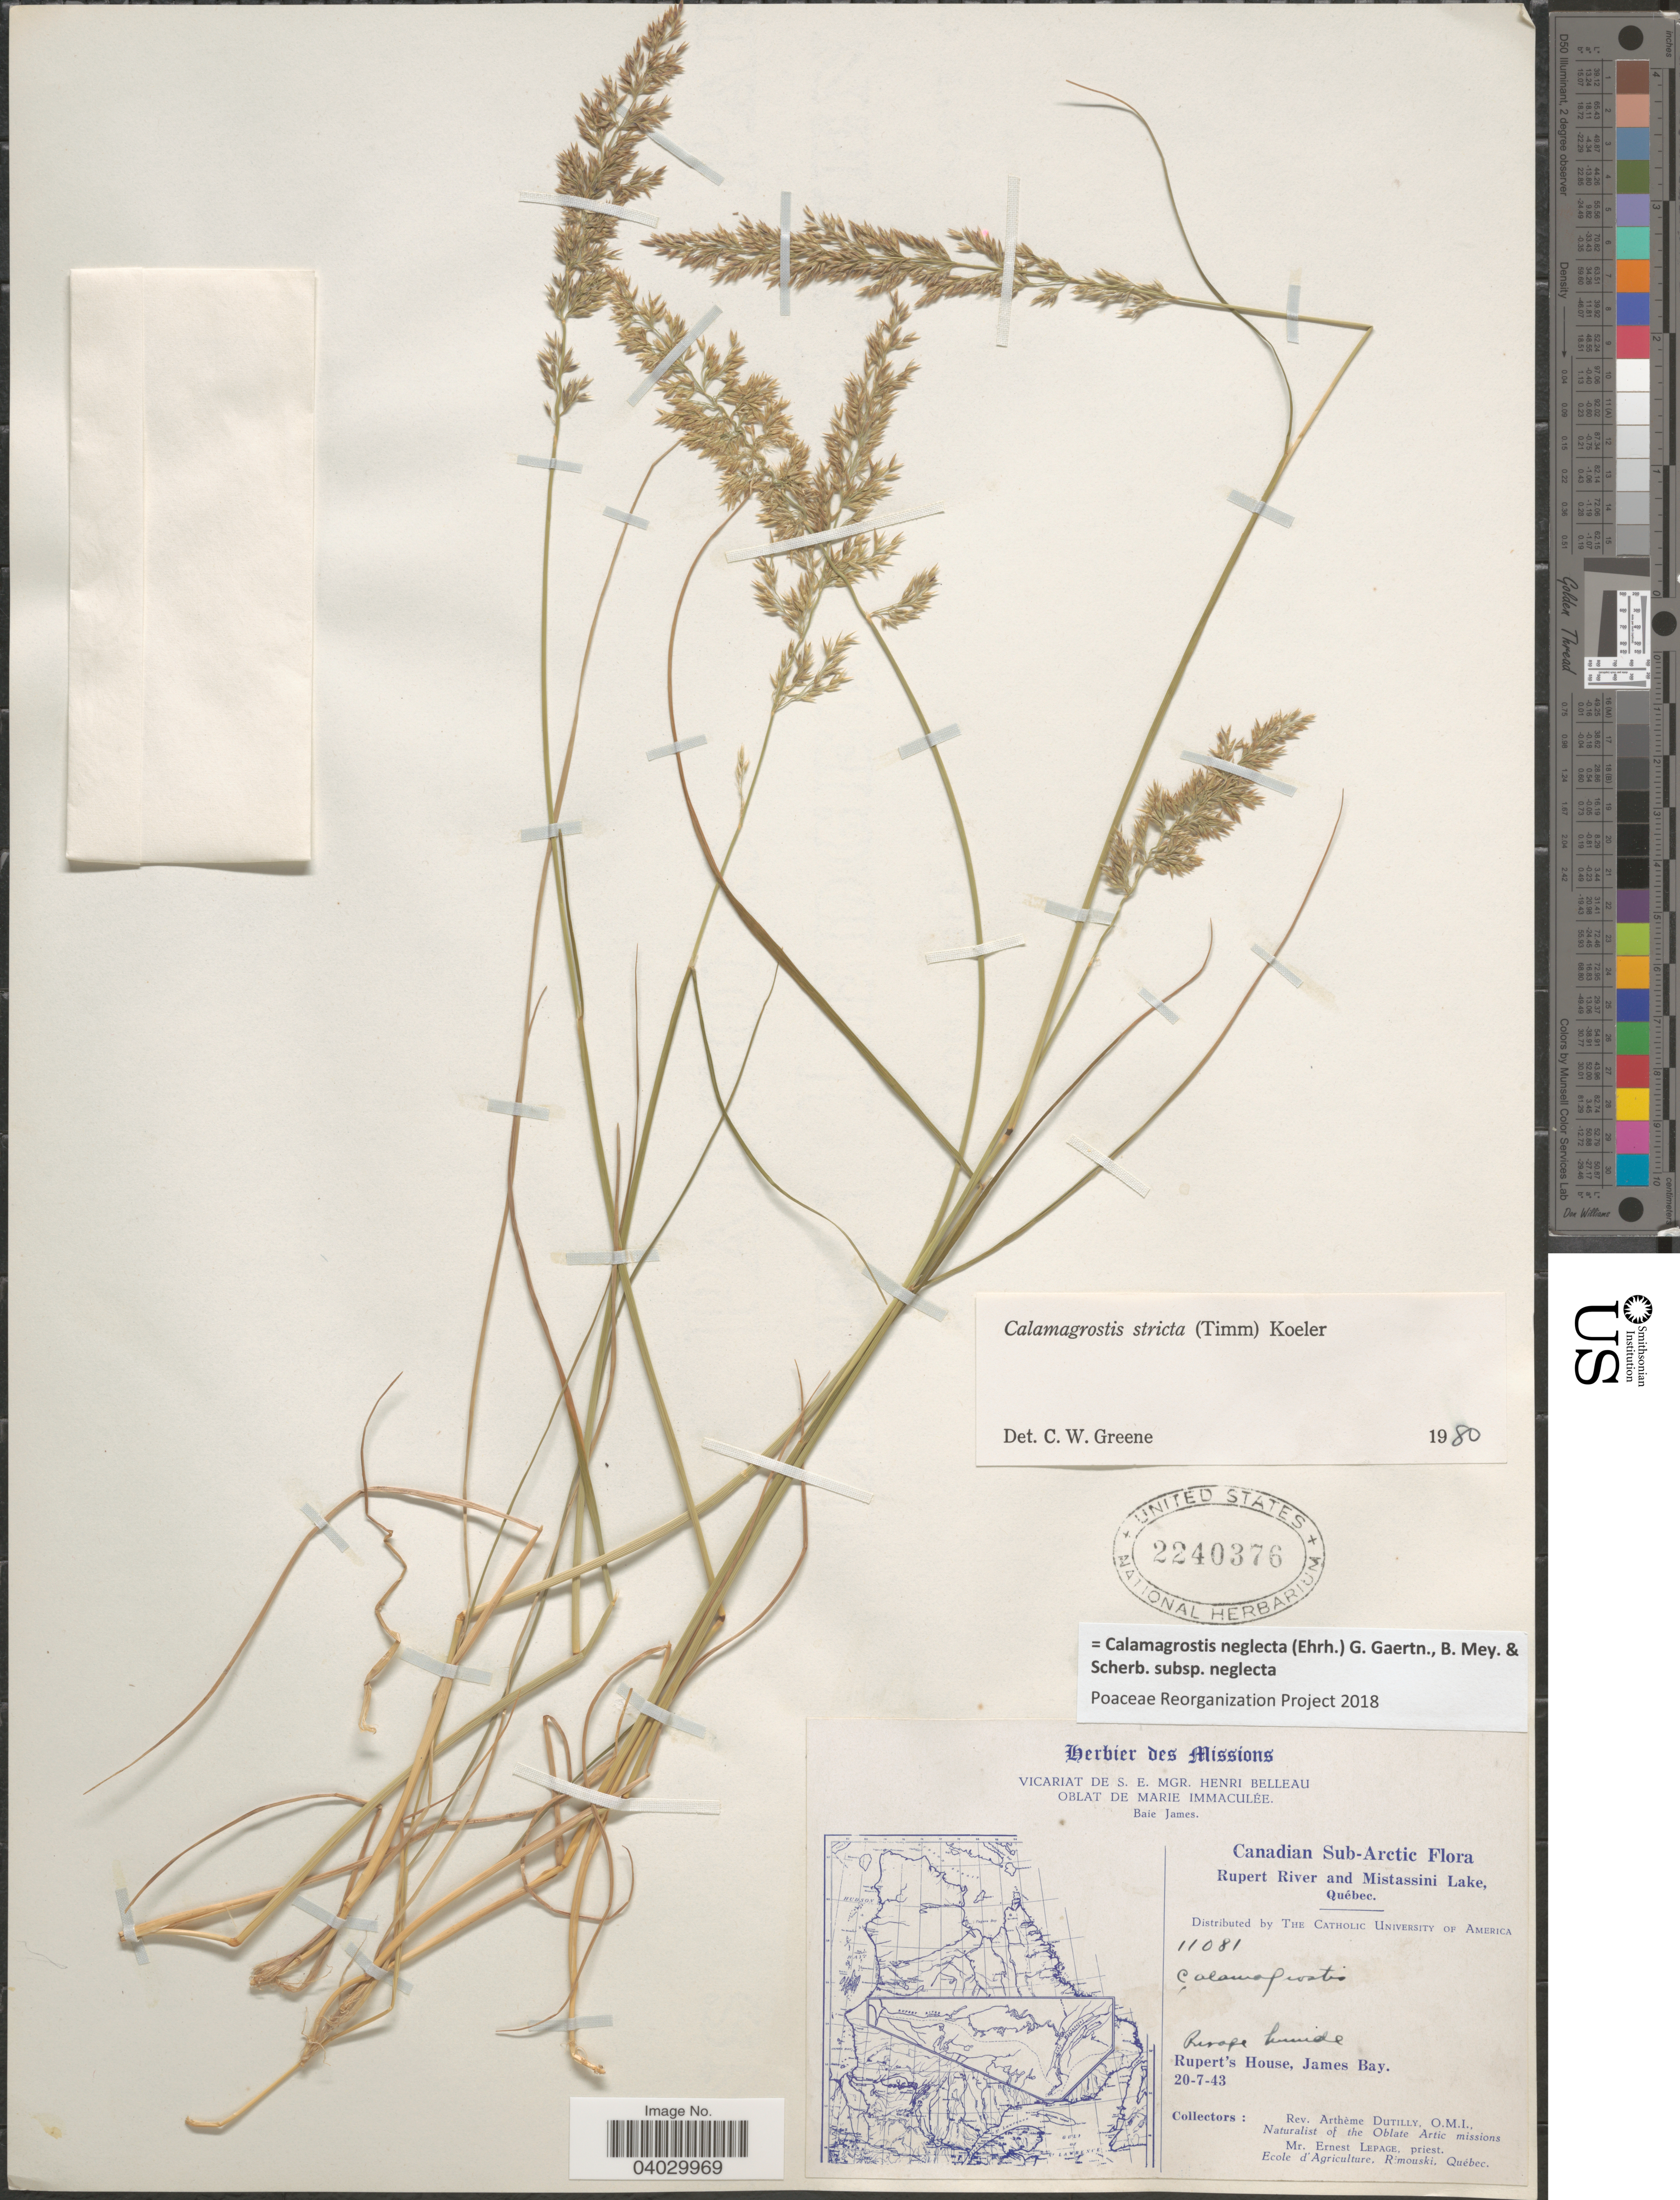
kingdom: Plantae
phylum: Tracheophyta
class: Liliopsida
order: Poales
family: Poaceae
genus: Calamagrostis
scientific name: Calamagrostis neglecta subsp. neglecta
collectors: A. Dutilly & E. Lepage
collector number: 11081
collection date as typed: Transcribed d/m/y: 20/7/43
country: Canada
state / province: Quebec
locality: Canadian Sub-Arctic. Ruper River and Mistassini Lake. Rupert's House, James Bay.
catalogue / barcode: US 2240376